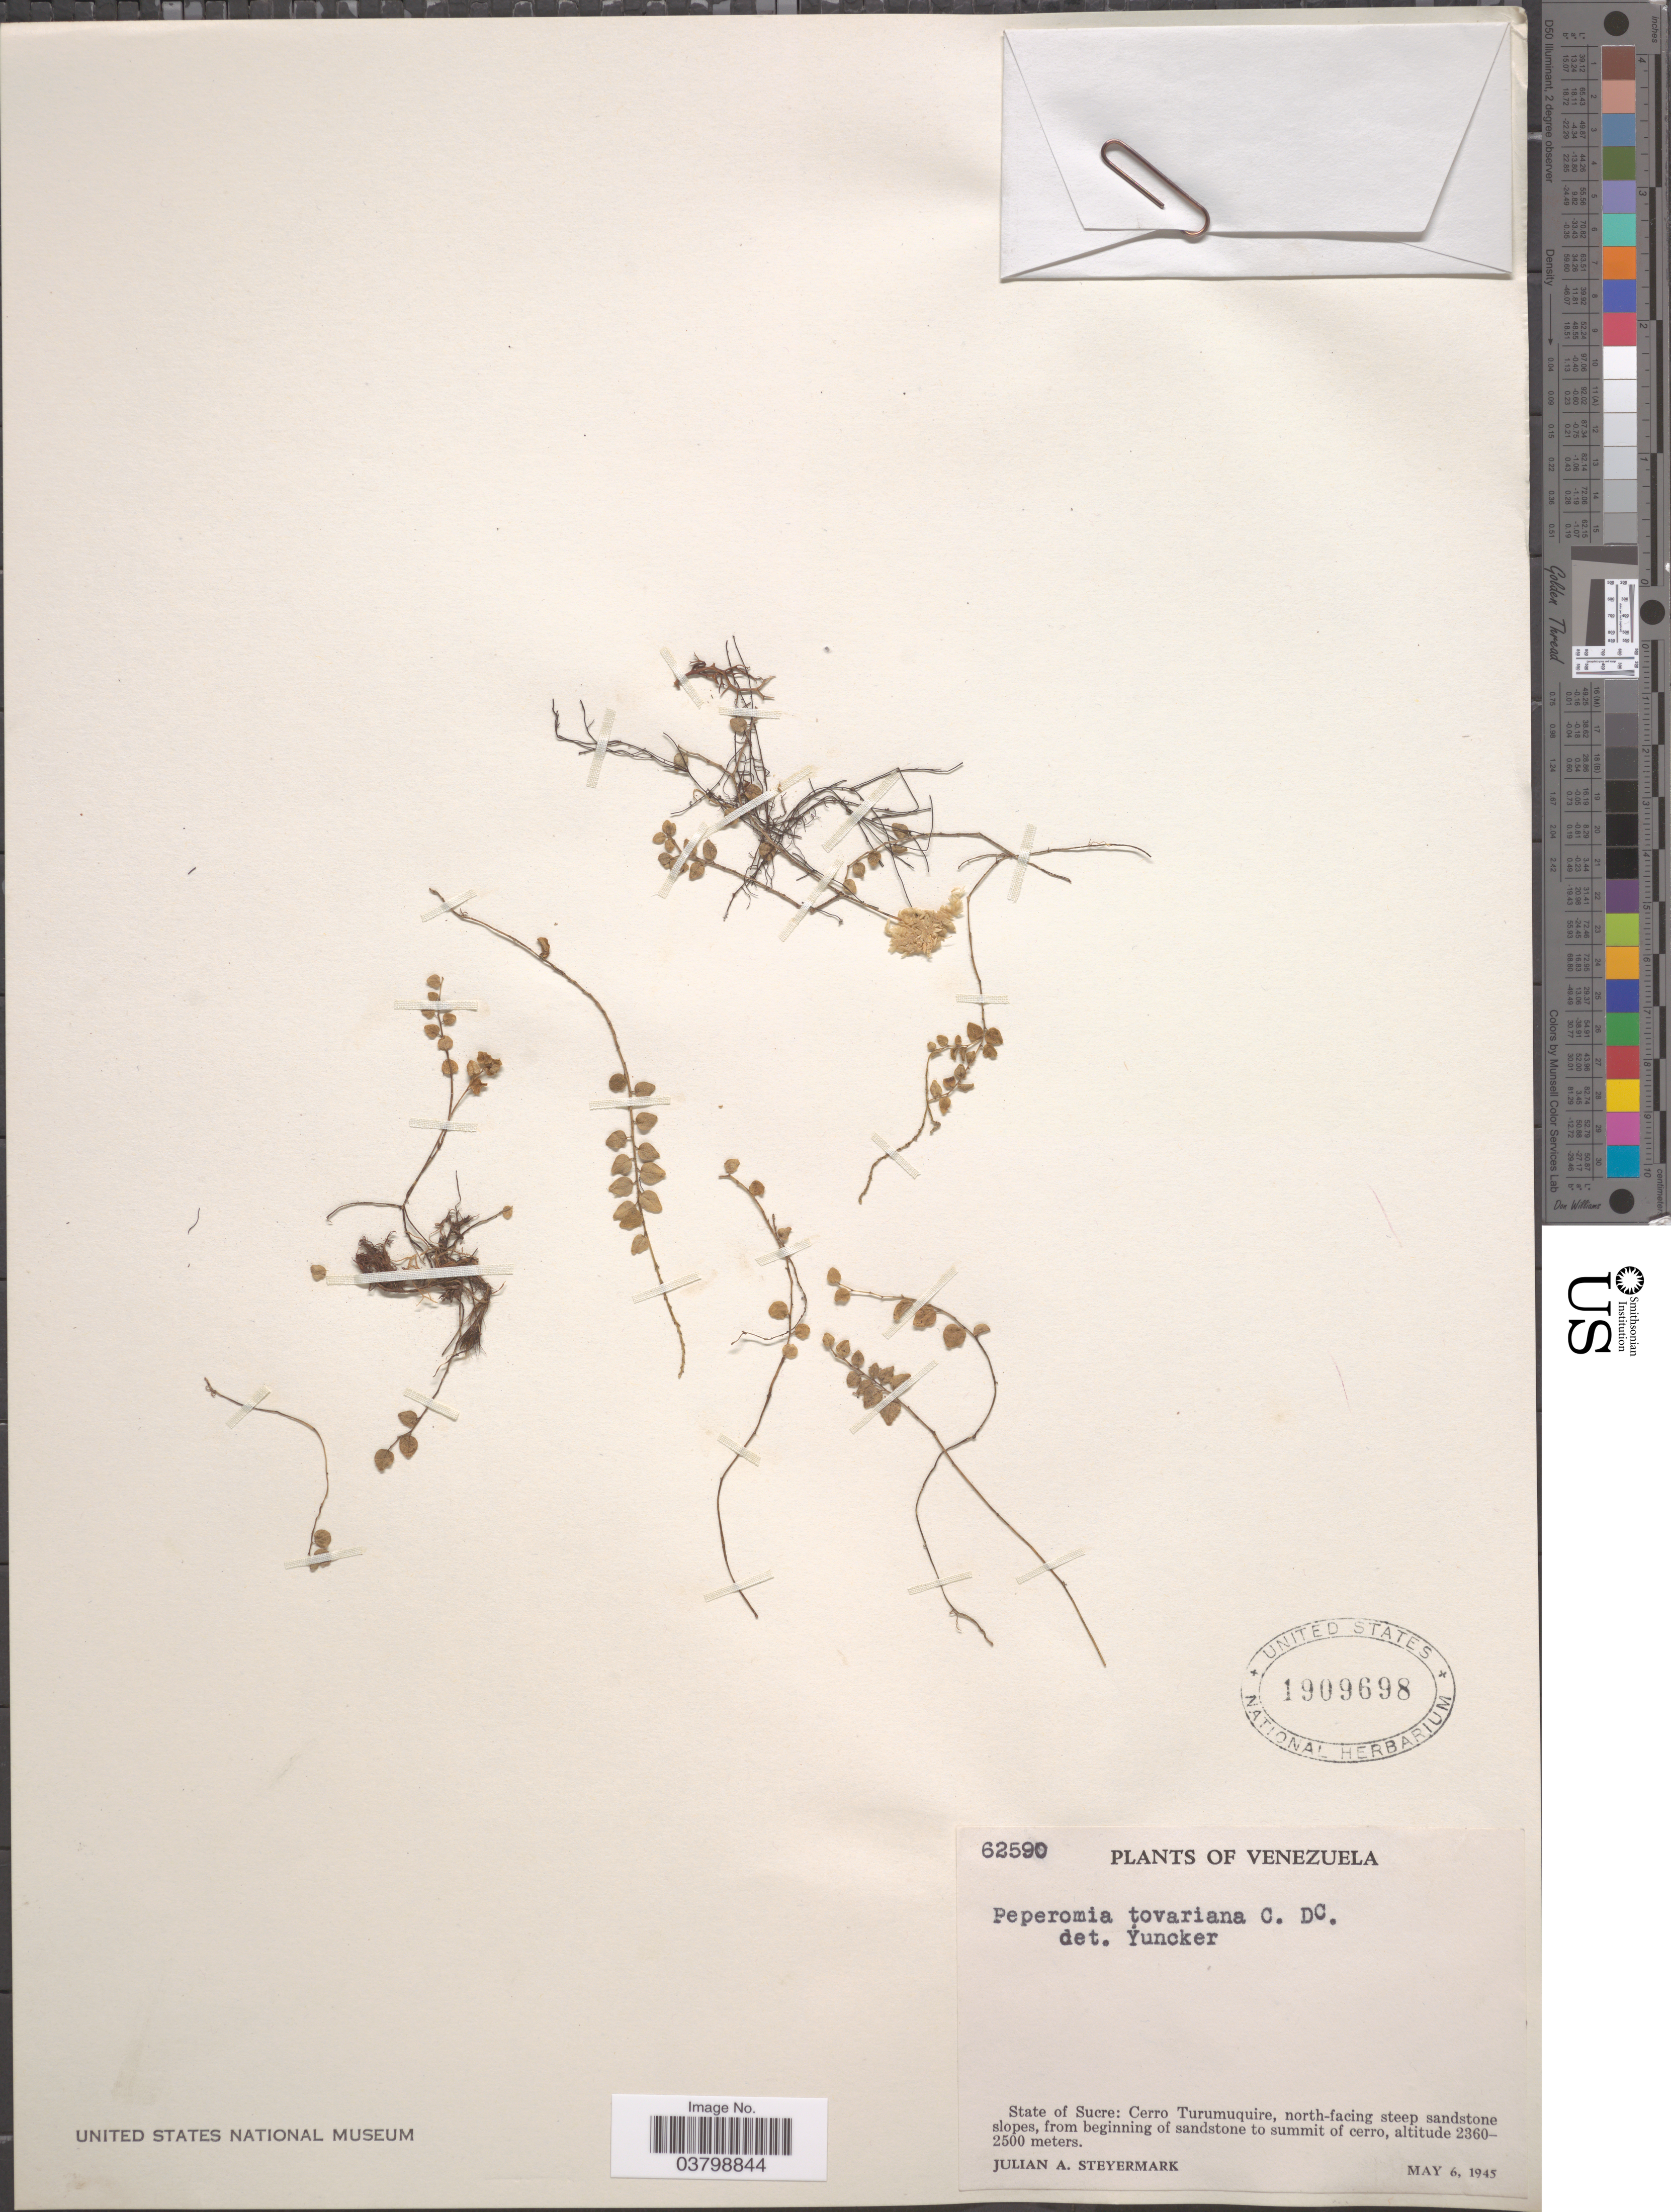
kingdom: Plantae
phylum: Tracheophyta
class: Magnoliopsida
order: Piperales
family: Piperaceae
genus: Peperomia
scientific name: Peperomia tovariana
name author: C. DC.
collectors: J. Steyermark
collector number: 62590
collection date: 1945-05-06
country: Venezuela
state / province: Sucre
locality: Cerro Turumuquire, north-facing steep sandstone slopes, from beginning of sandstone to summit of cerro.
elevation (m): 2360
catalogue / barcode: US 1909698